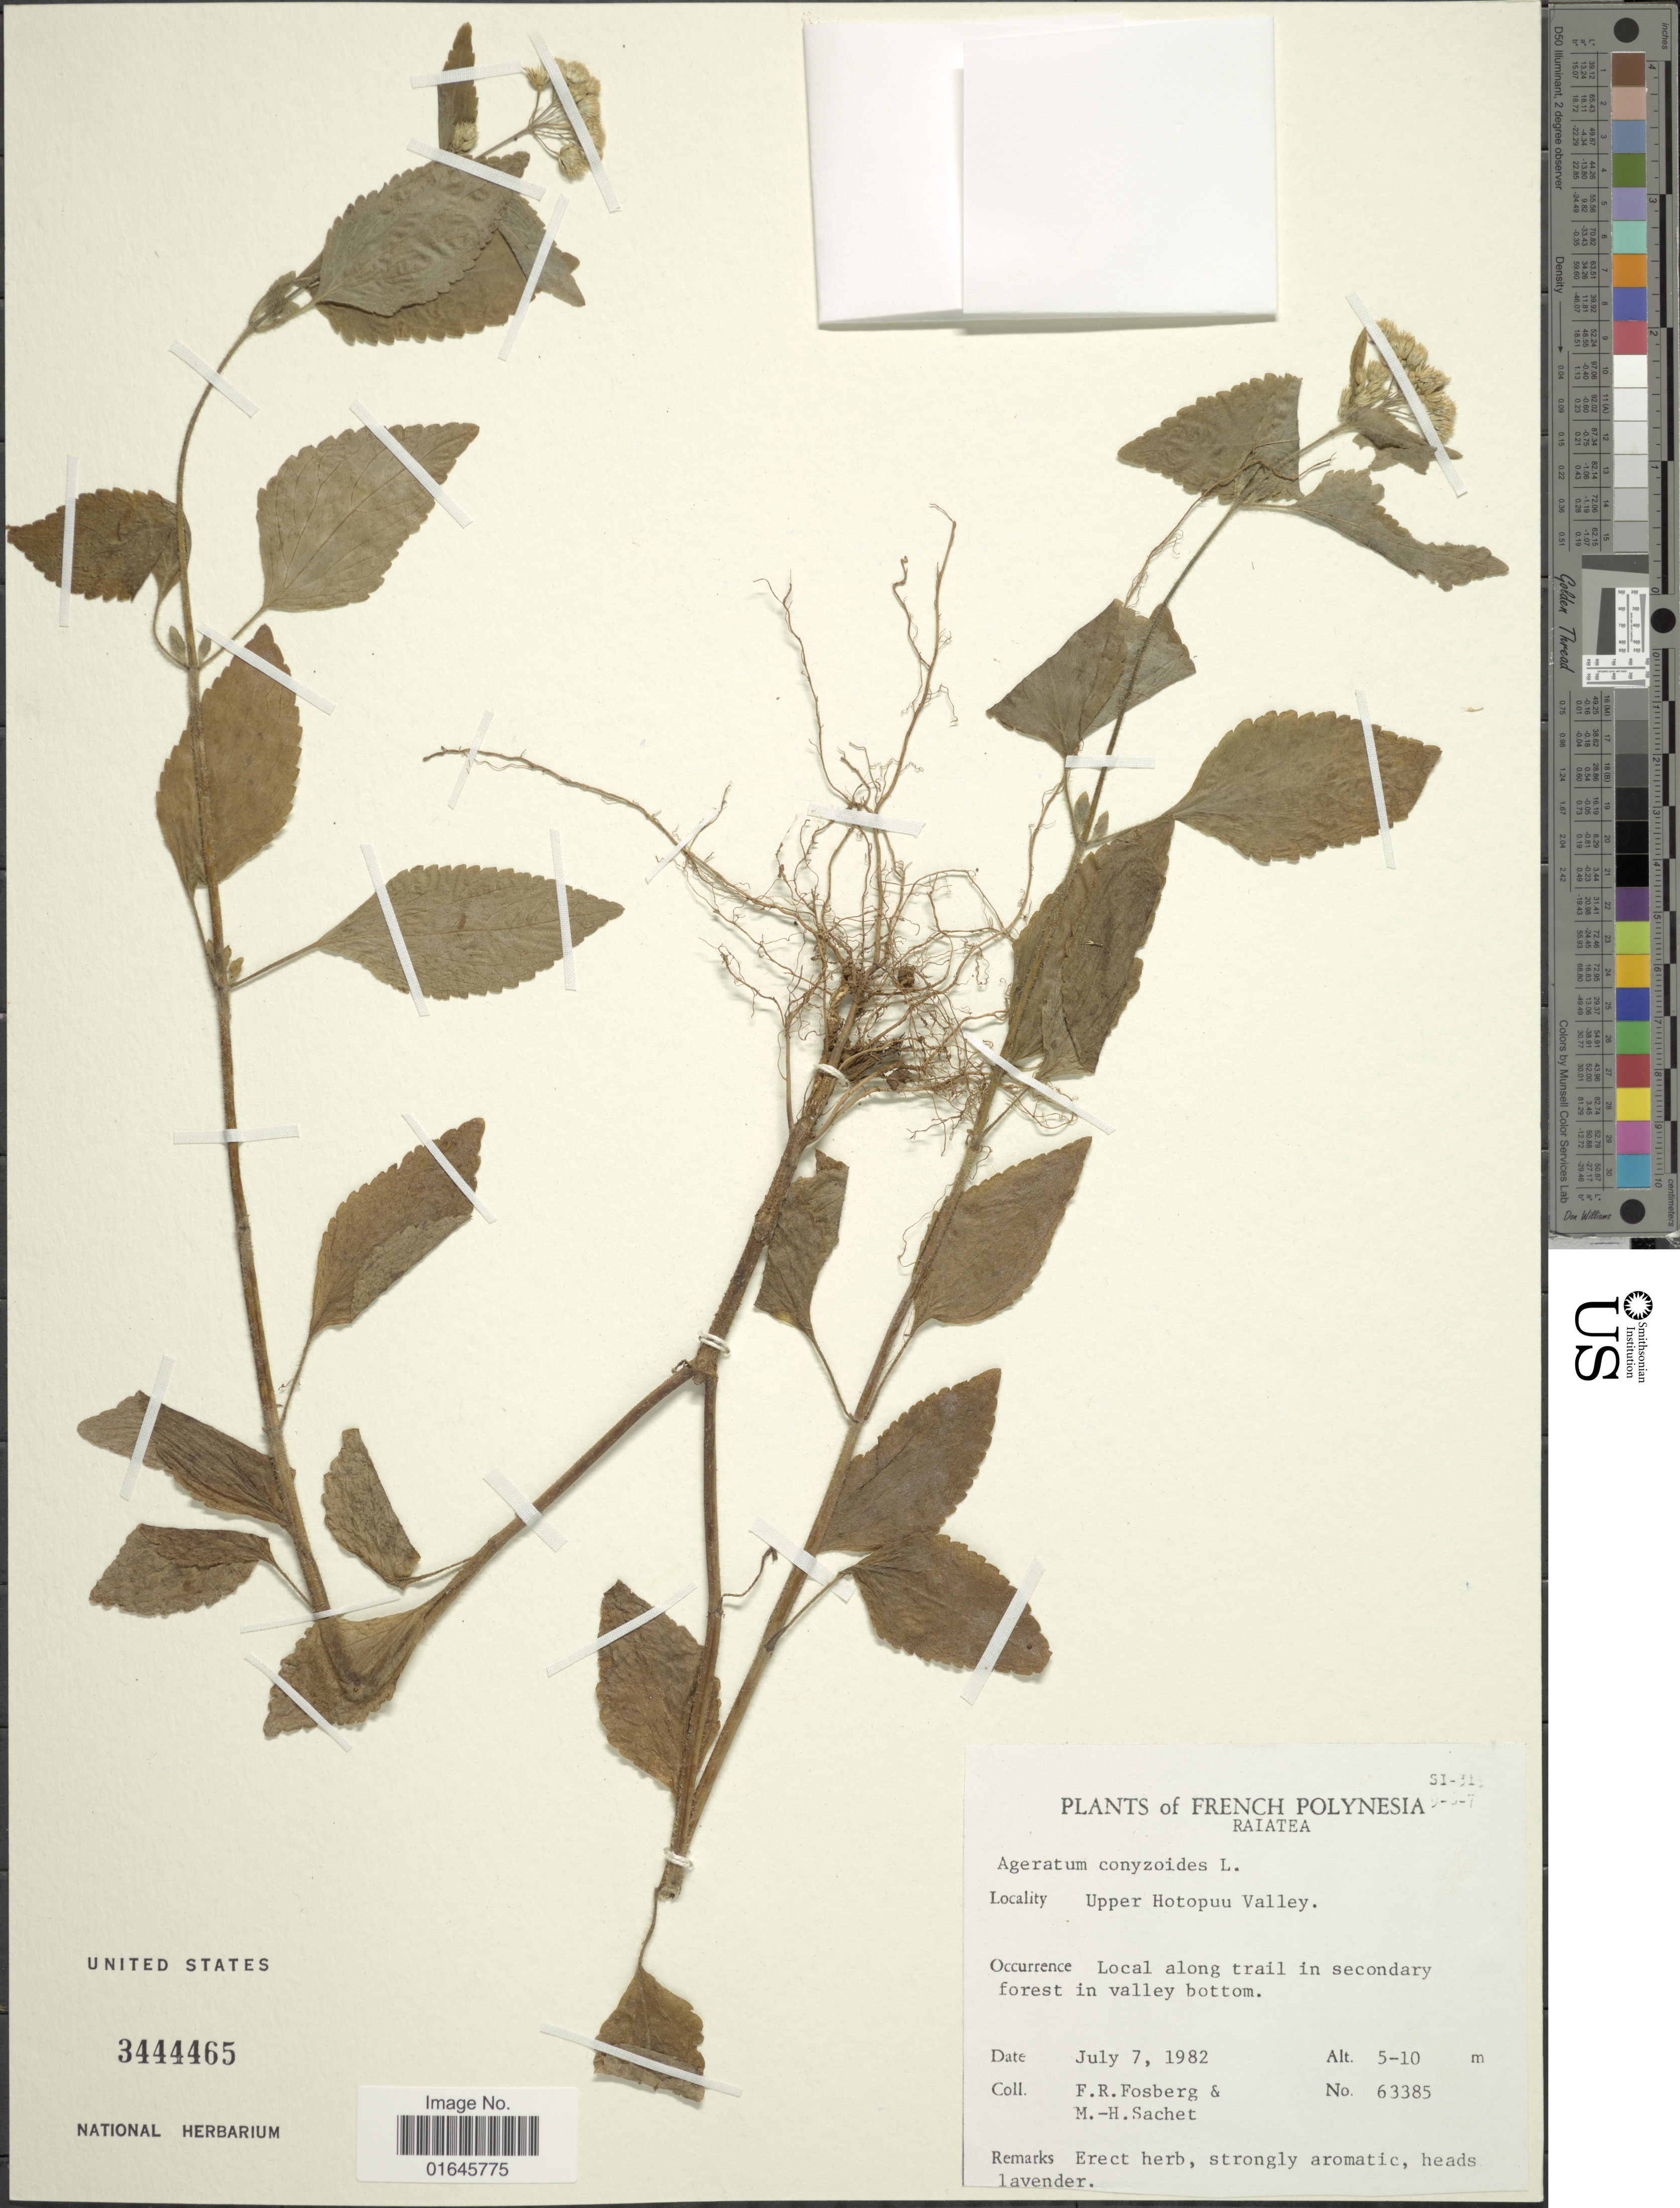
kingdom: Plantae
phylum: Tracheophyta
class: Magnoliopsida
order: Asterales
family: Asteraceae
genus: Ageratum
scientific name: Ageratum conyzoides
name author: L.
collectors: F. R. Fosberg & M.-H. Sachet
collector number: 63385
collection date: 1982-07-07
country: French Polynesia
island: Raiatea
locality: Raiatea, Upper Hotopuu Valley, Local along trail in secondary forest in valley bottom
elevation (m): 5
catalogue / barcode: US 3444465